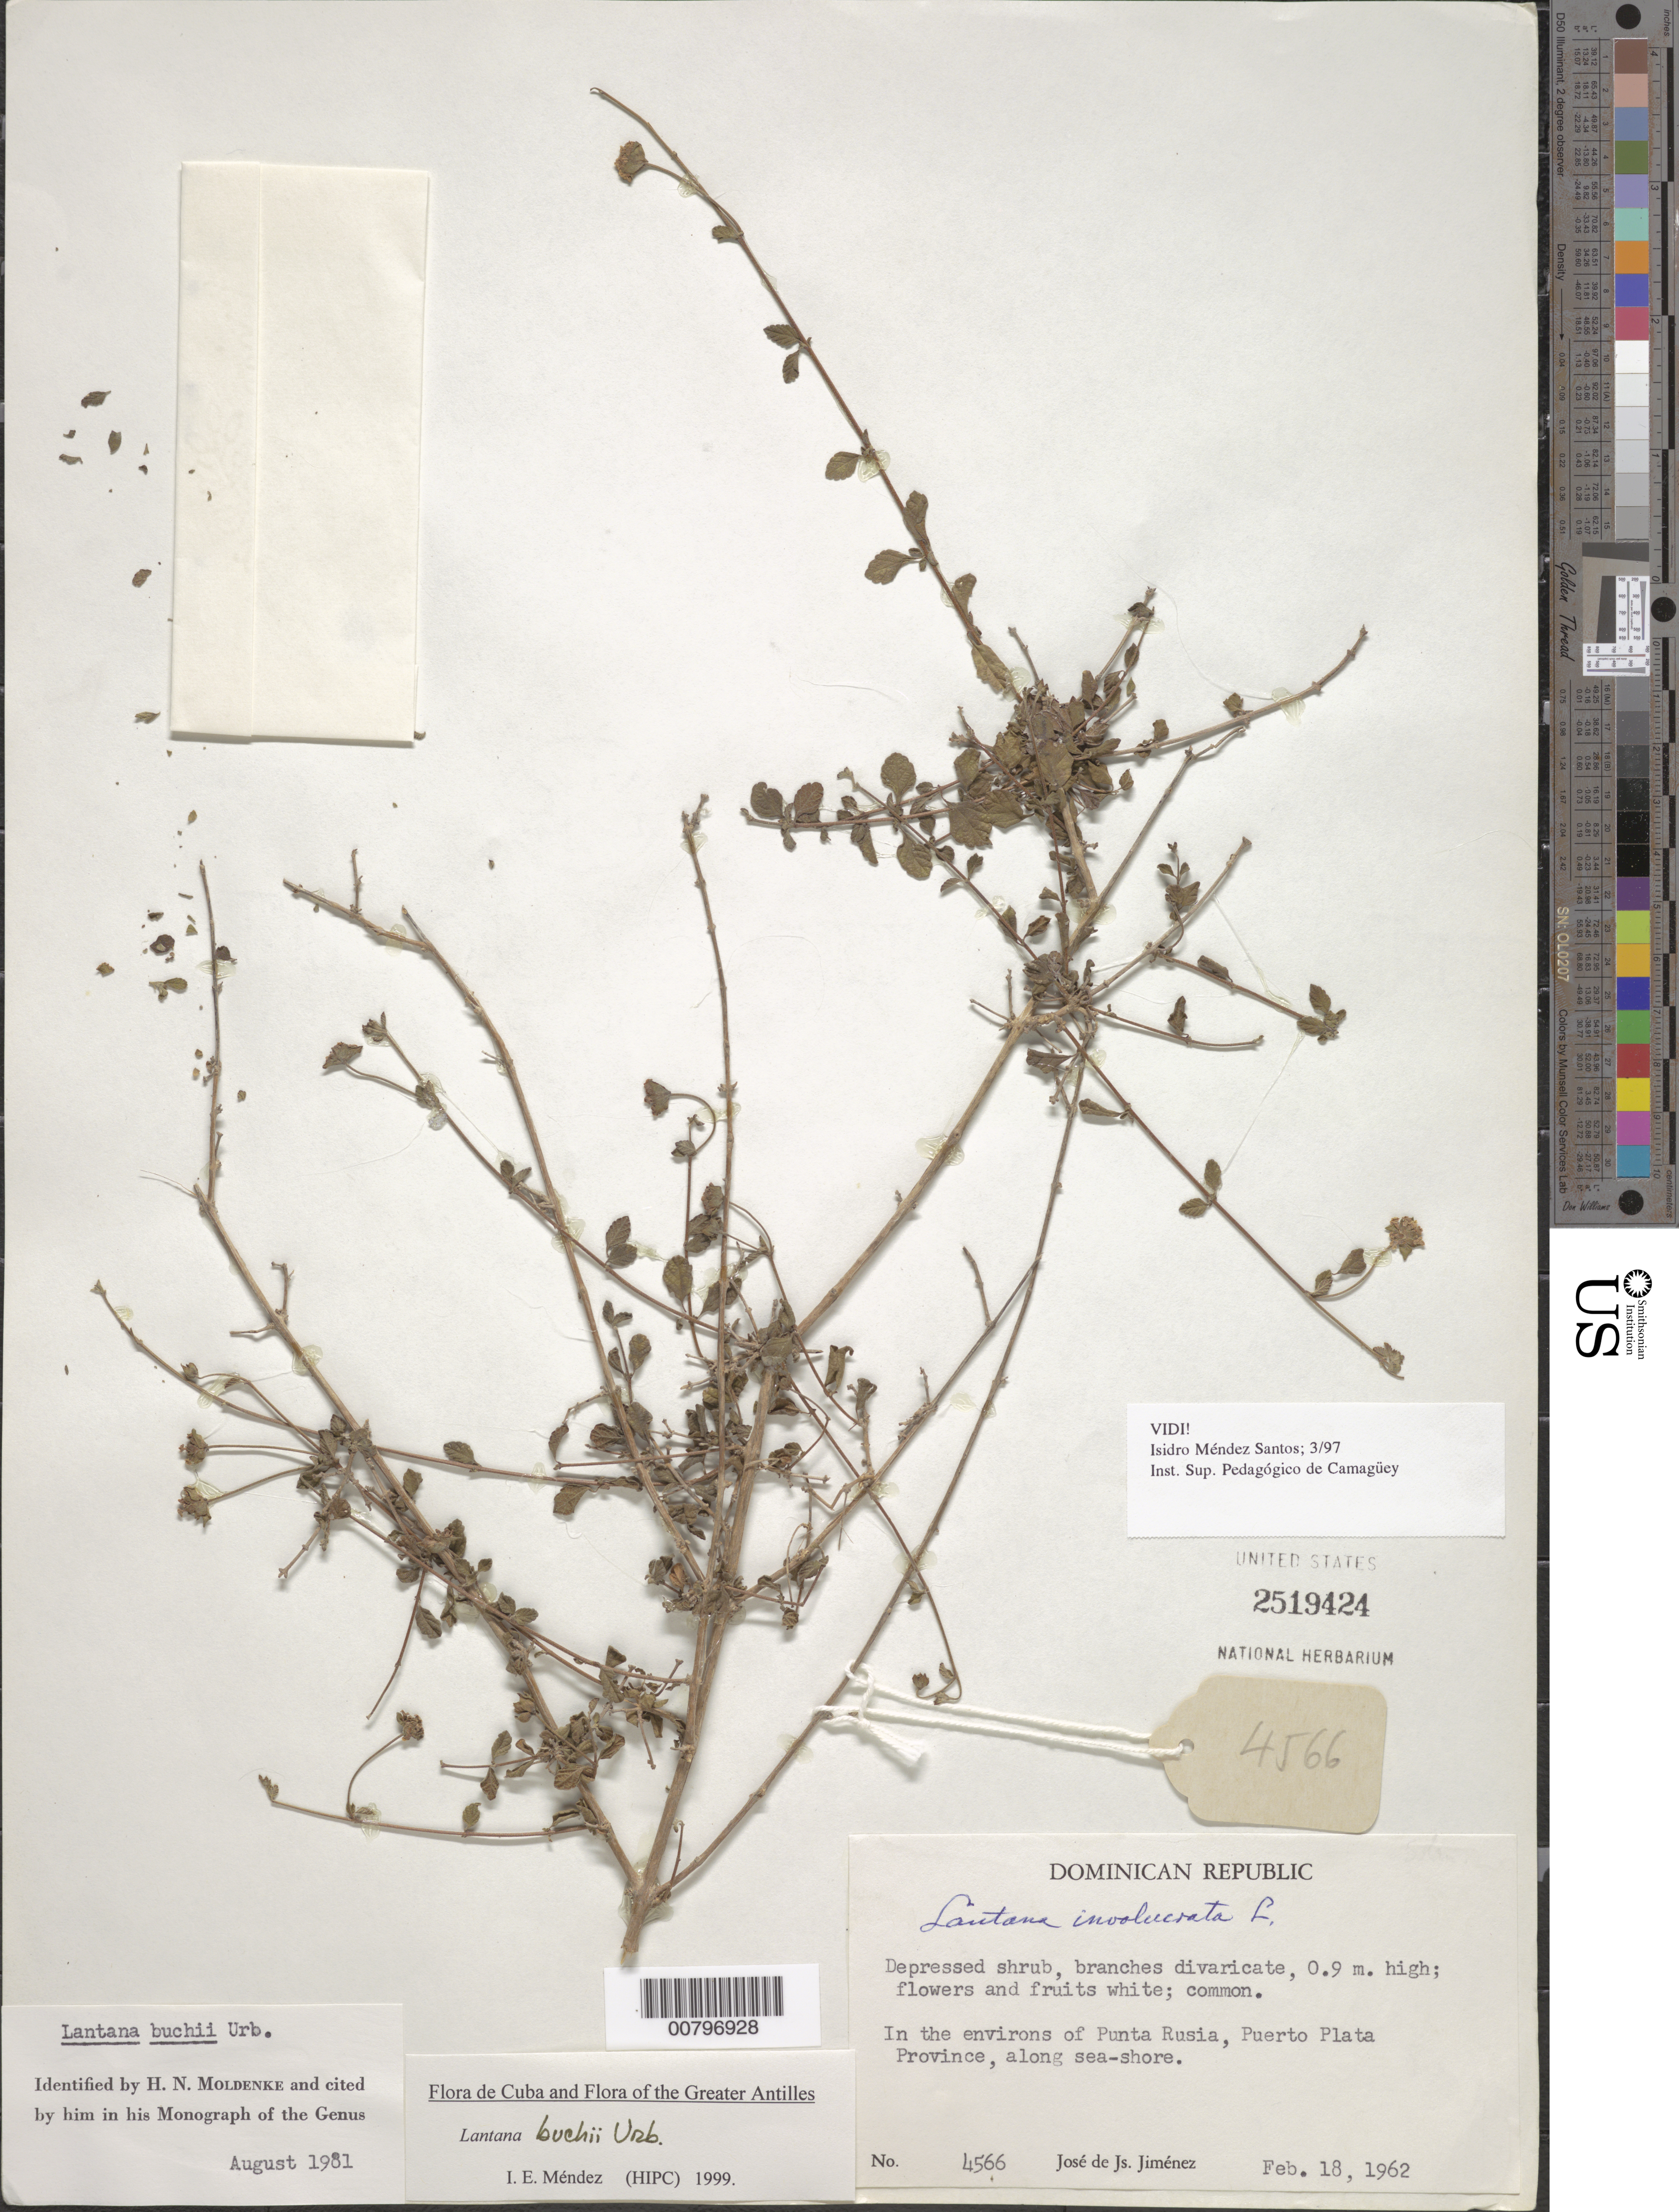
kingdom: Plantae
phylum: Tracheophyta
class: Magnoliopsida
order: Lamiales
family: Verbenaceae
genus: Lantana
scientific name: Lantana buchii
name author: Urb.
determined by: Méndez, Isidro E., (HIPC)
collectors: J. J. Jiménez Almonte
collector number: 4566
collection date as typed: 18 Feb 1962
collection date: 1962-02-18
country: Dominican Republic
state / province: Puerto Plata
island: Hispaniola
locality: Vicinity of Punta Rusia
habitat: Along sea-shore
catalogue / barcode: US 2519424